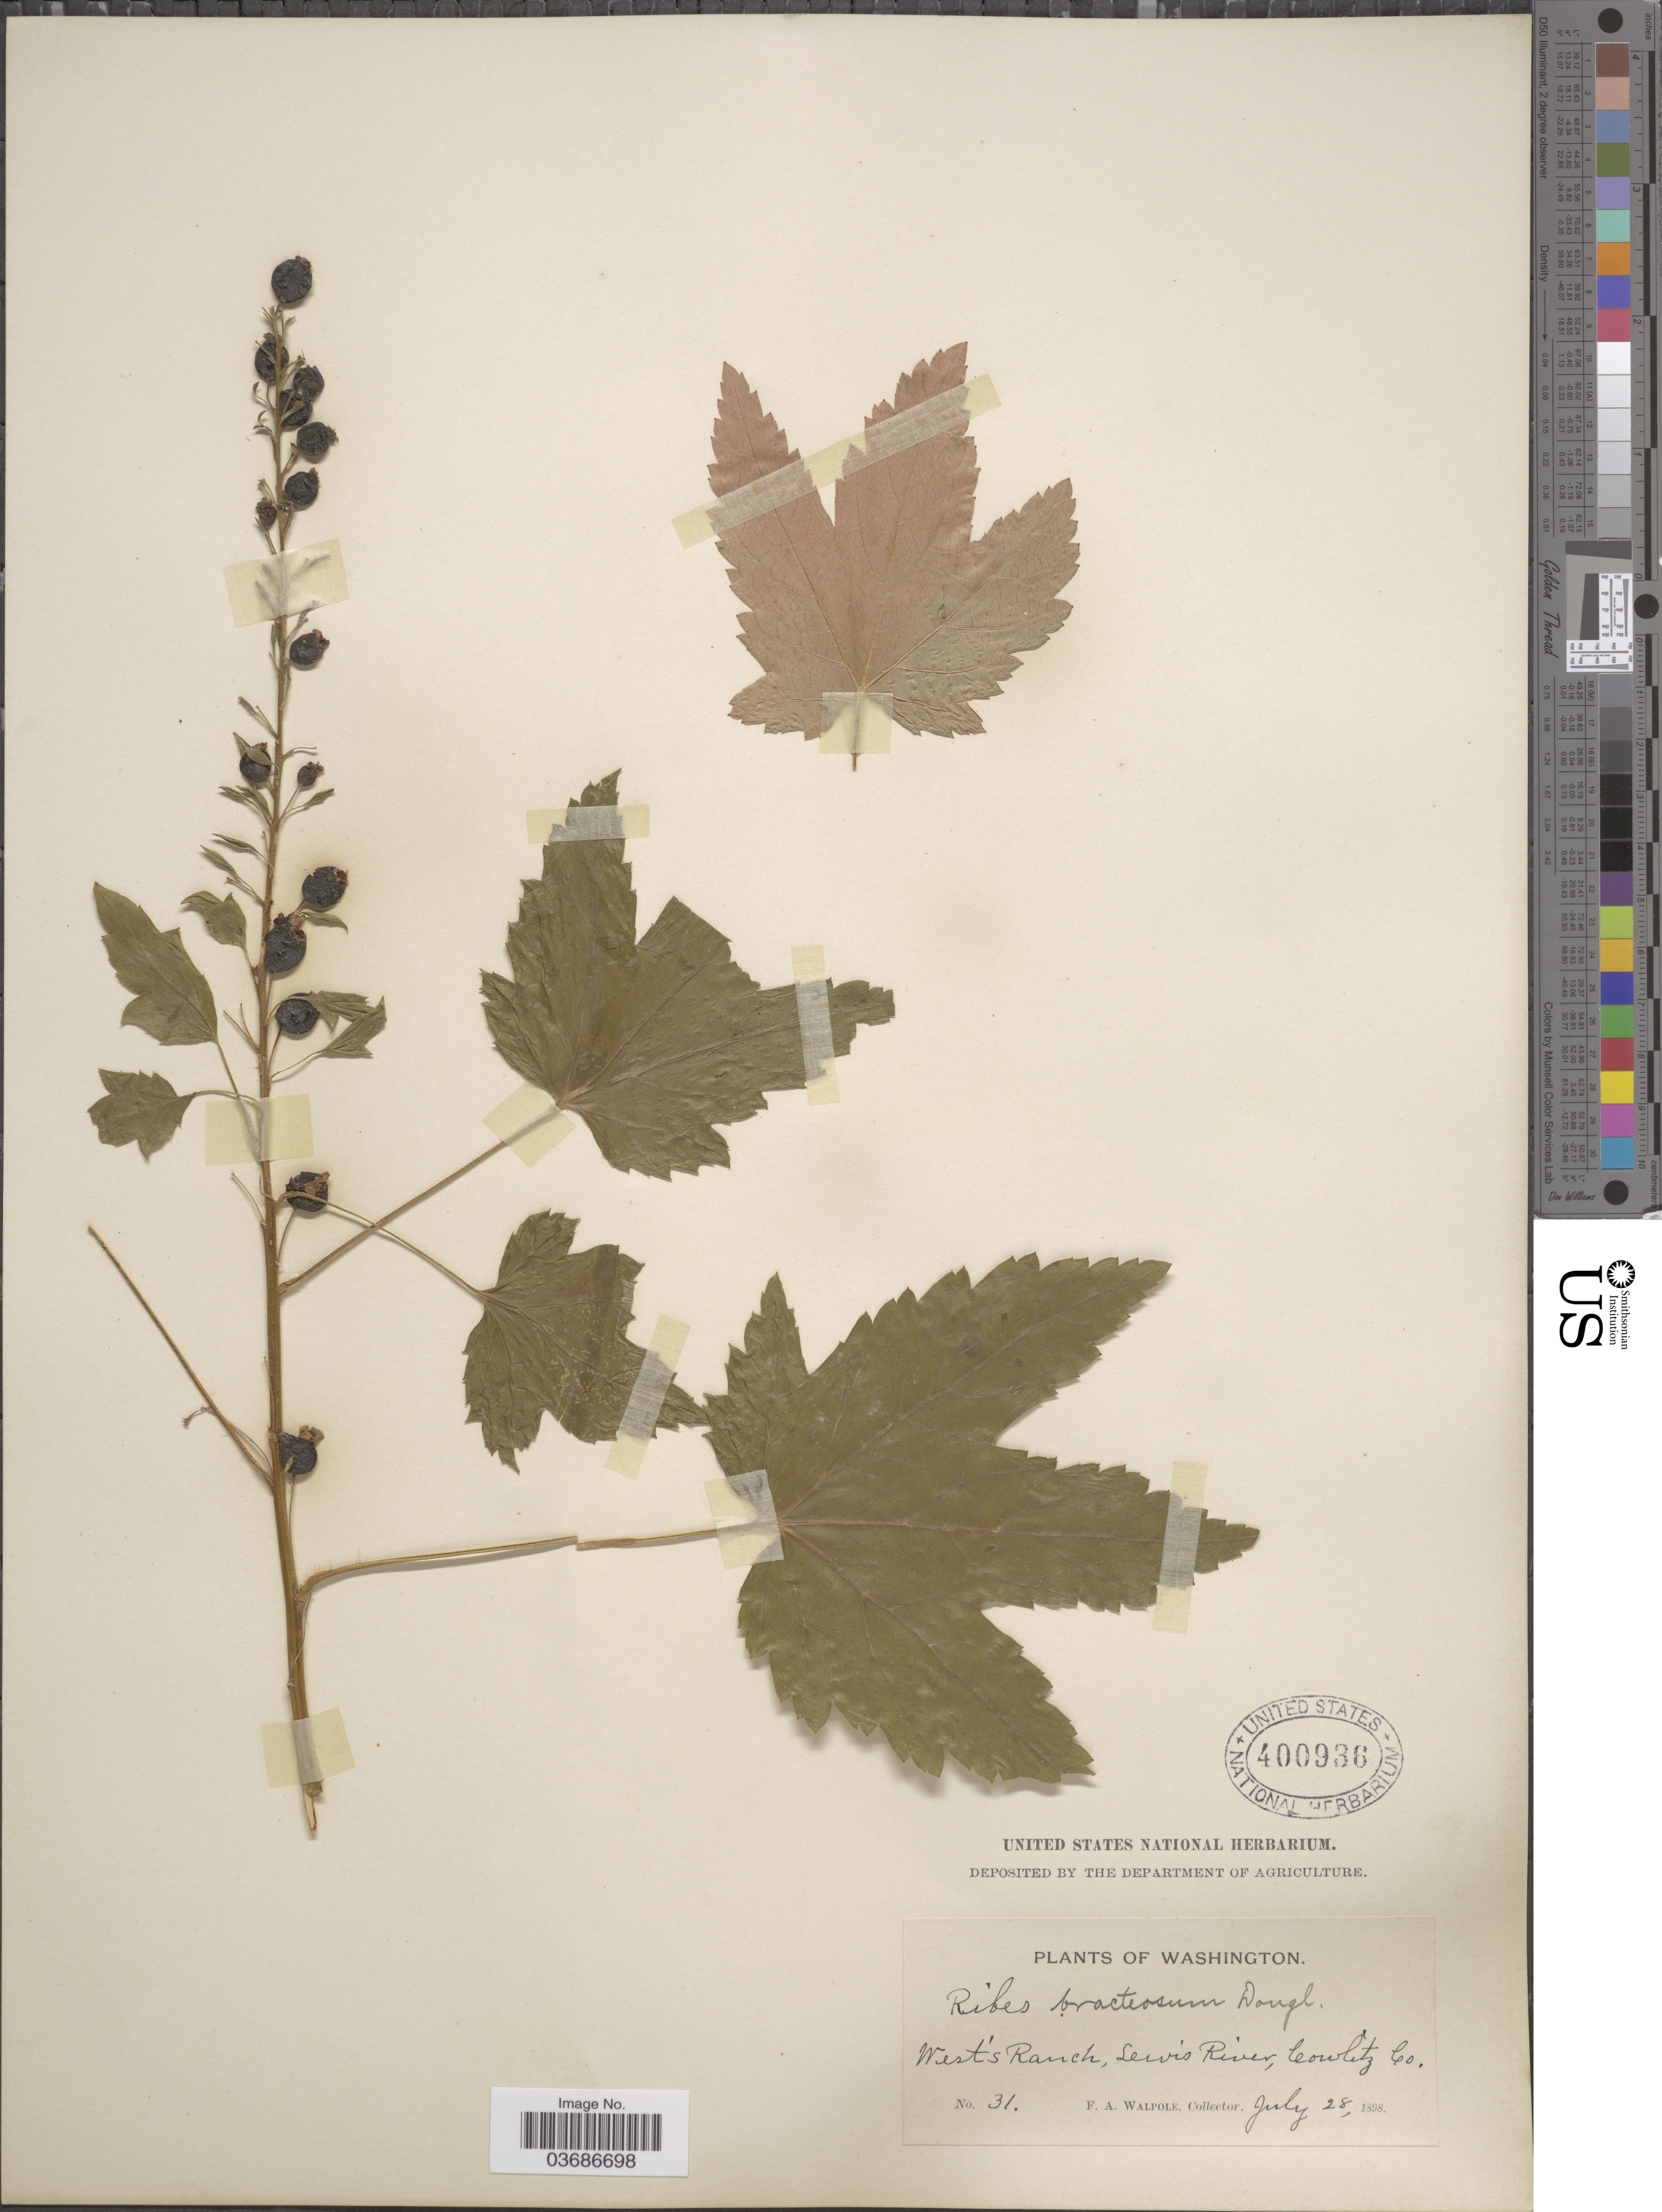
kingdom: Plantae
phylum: Tracheophyta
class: Magnoliopsida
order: Saxifragales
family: Grossulariaceae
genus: Ribes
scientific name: Ribes bracteosum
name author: Douglas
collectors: F. Walpole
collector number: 31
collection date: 1898-07-28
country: United States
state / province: Washington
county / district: Cowlitz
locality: West's Ranch, Lewis River, Cowlitz Co.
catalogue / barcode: US 400936